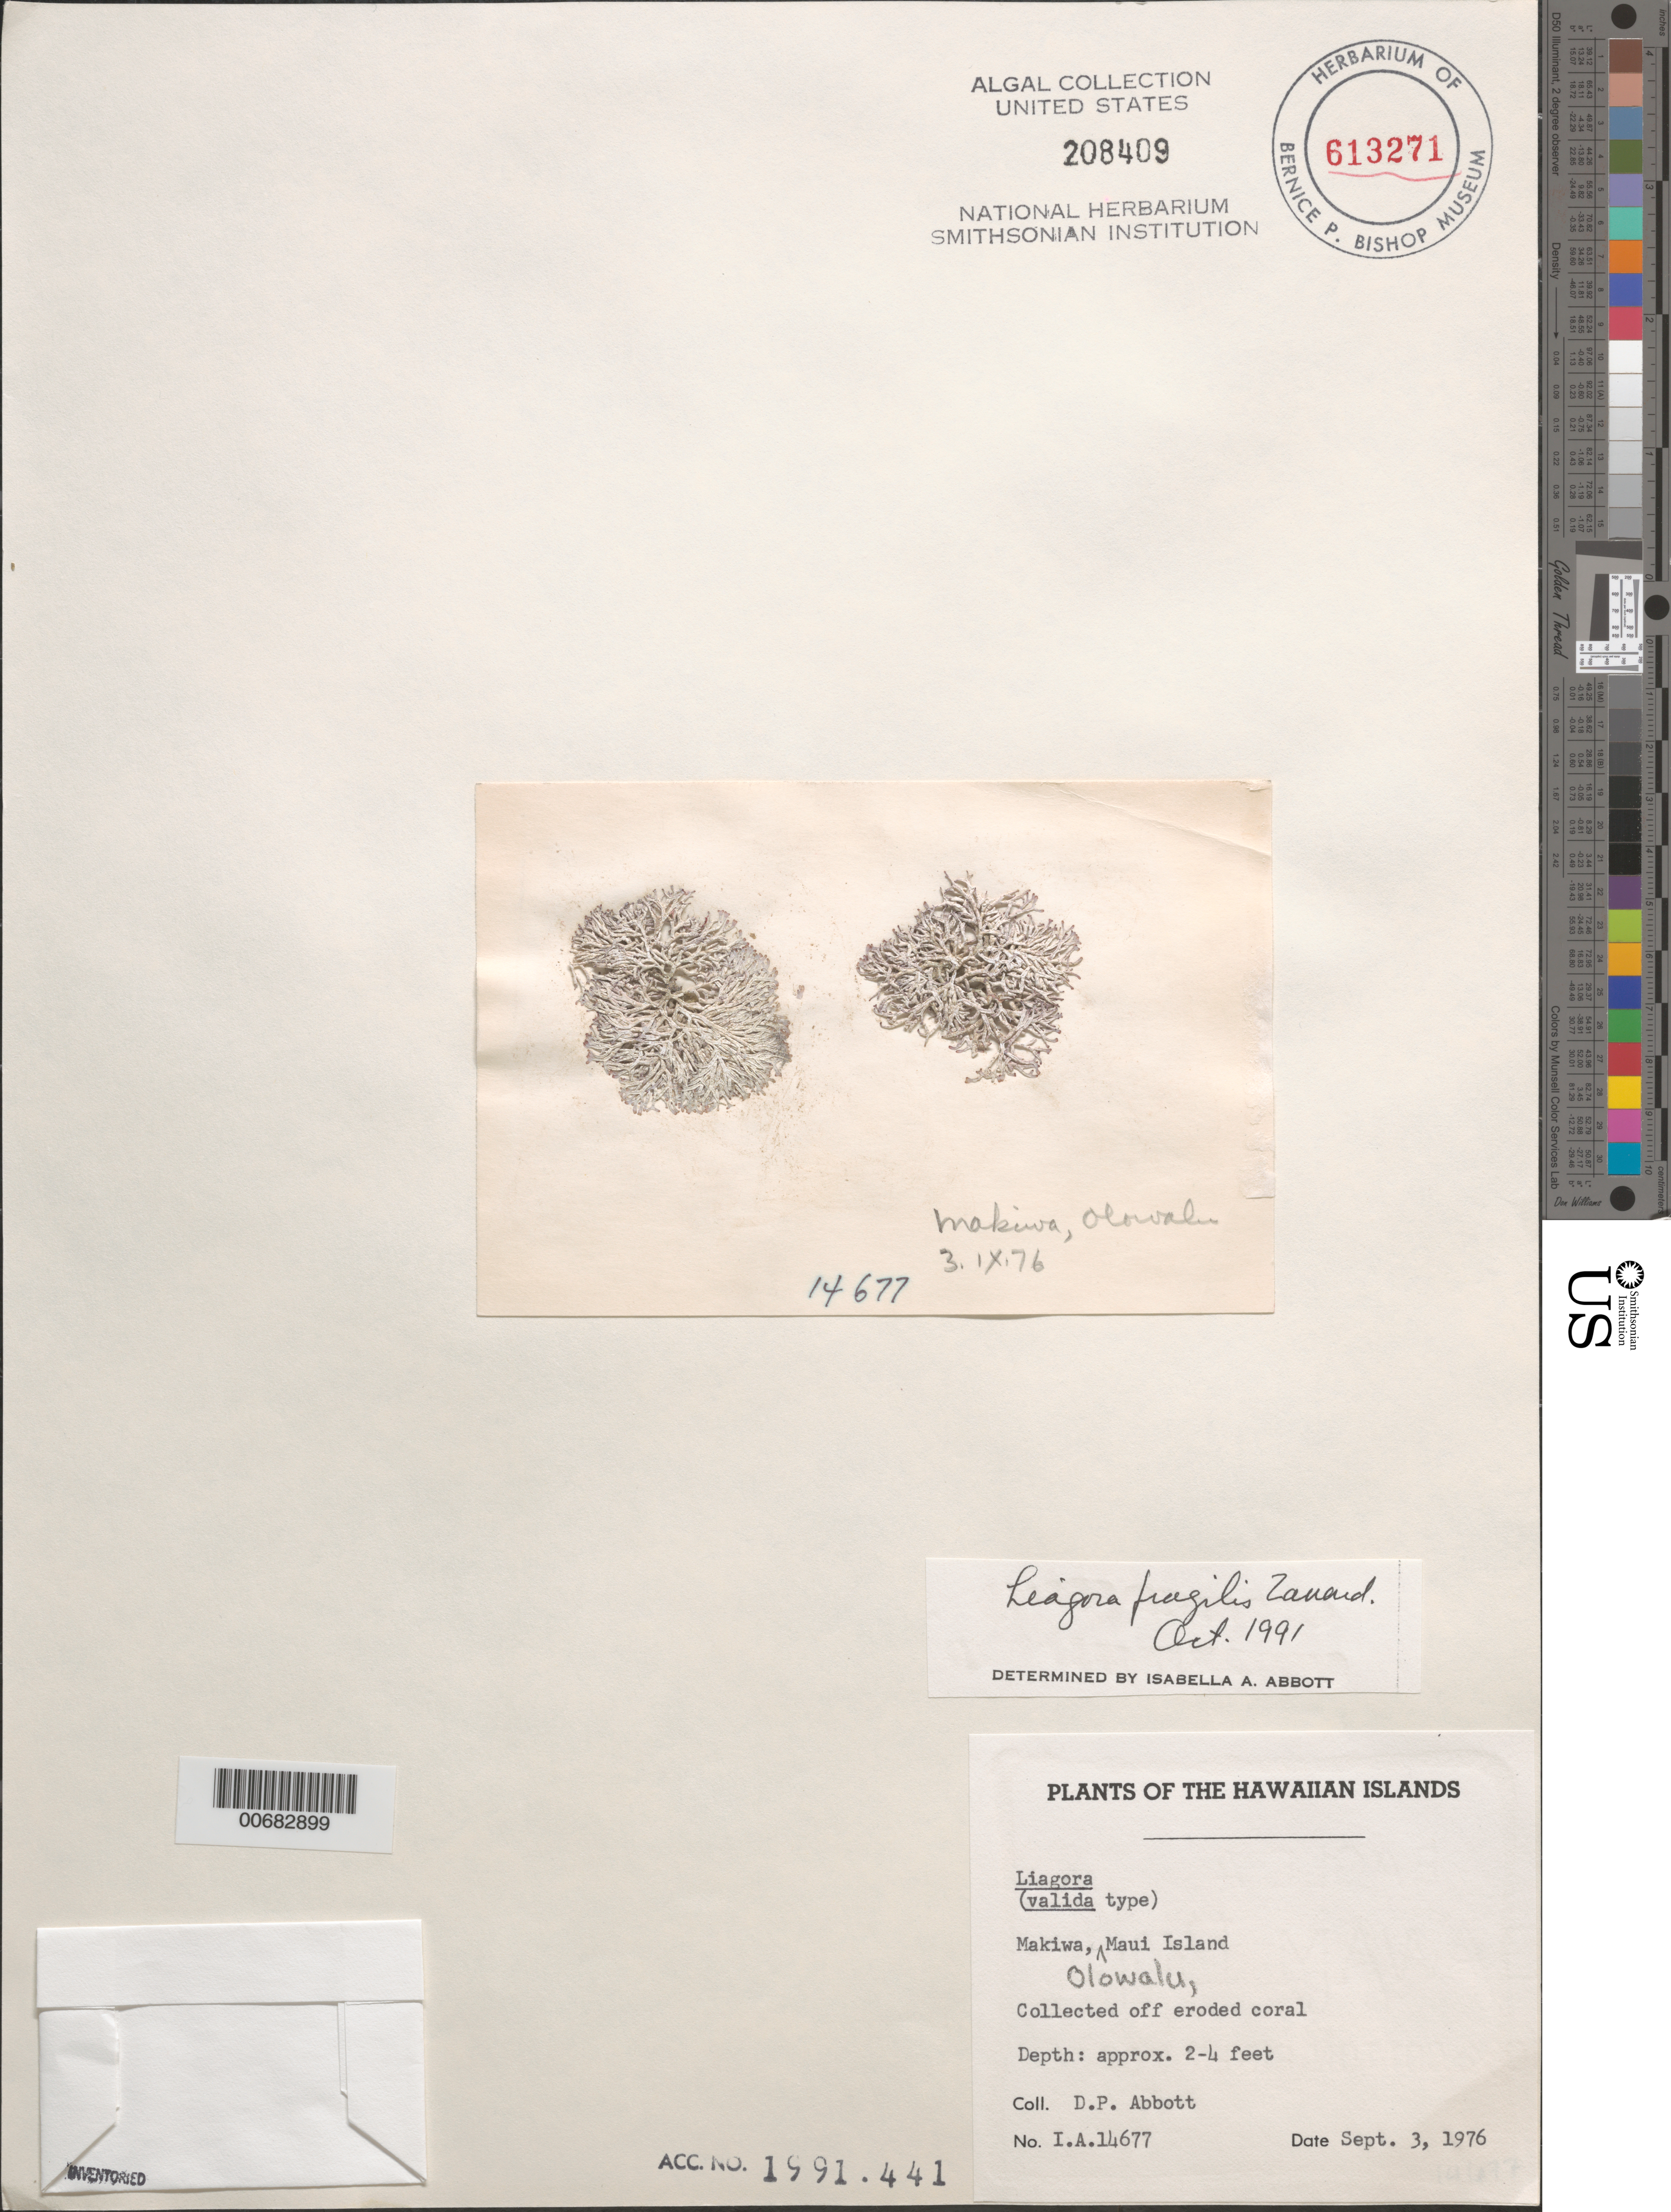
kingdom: Plantae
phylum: Rhodophyta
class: Florideophyceae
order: Nemaliales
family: Liagoraceae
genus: Liagora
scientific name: Liagora fragilis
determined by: Abbott, Isabella A.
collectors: D. P. Abbott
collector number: IAA 14677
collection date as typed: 03 Sep 1976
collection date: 1976-09-03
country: United States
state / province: Hawaii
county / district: Maui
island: Maui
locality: Makiwa, Olowalu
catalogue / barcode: US 208409